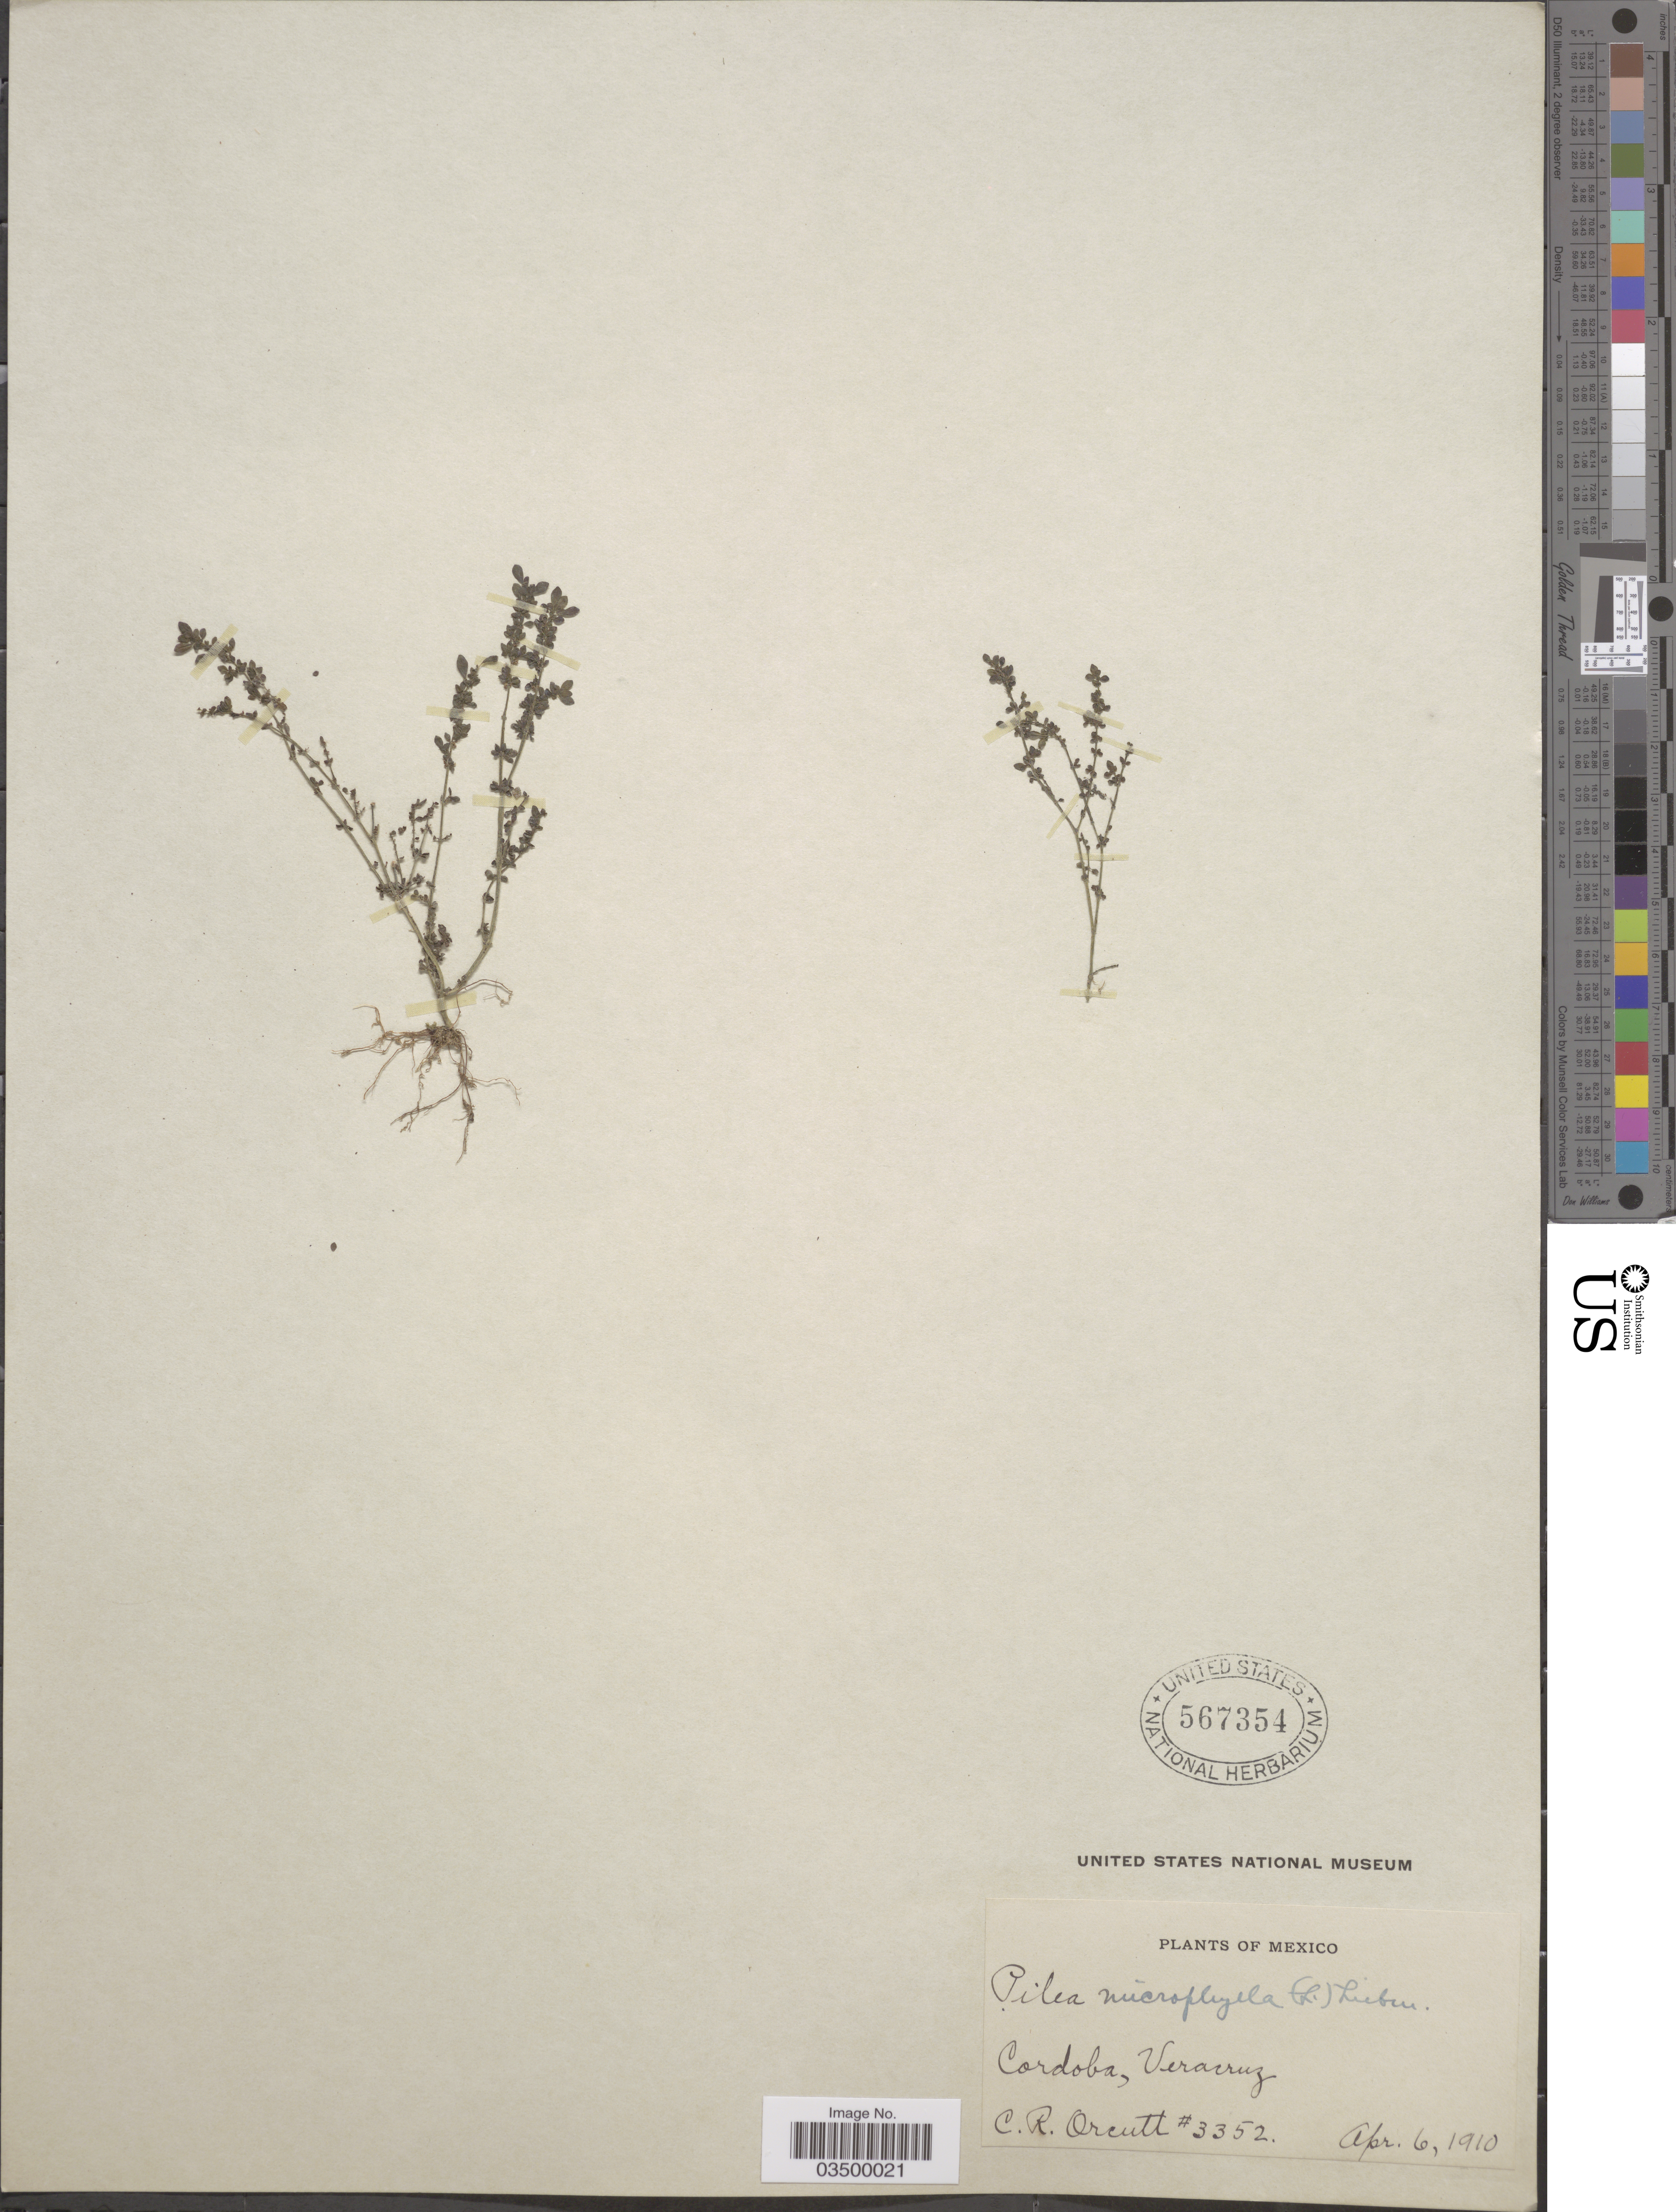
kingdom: Plantae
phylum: Tracheophyta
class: Magnoliopsida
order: Rosales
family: Urticaceae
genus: Pilea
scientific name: Pilea microphylla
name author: (L.) Liebm.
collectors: C. R. Orcutt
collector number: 3352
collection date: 1910-04-06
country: Mexico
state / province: Veracruz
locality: Cordoba, Veracruz.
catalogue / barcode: US 567354